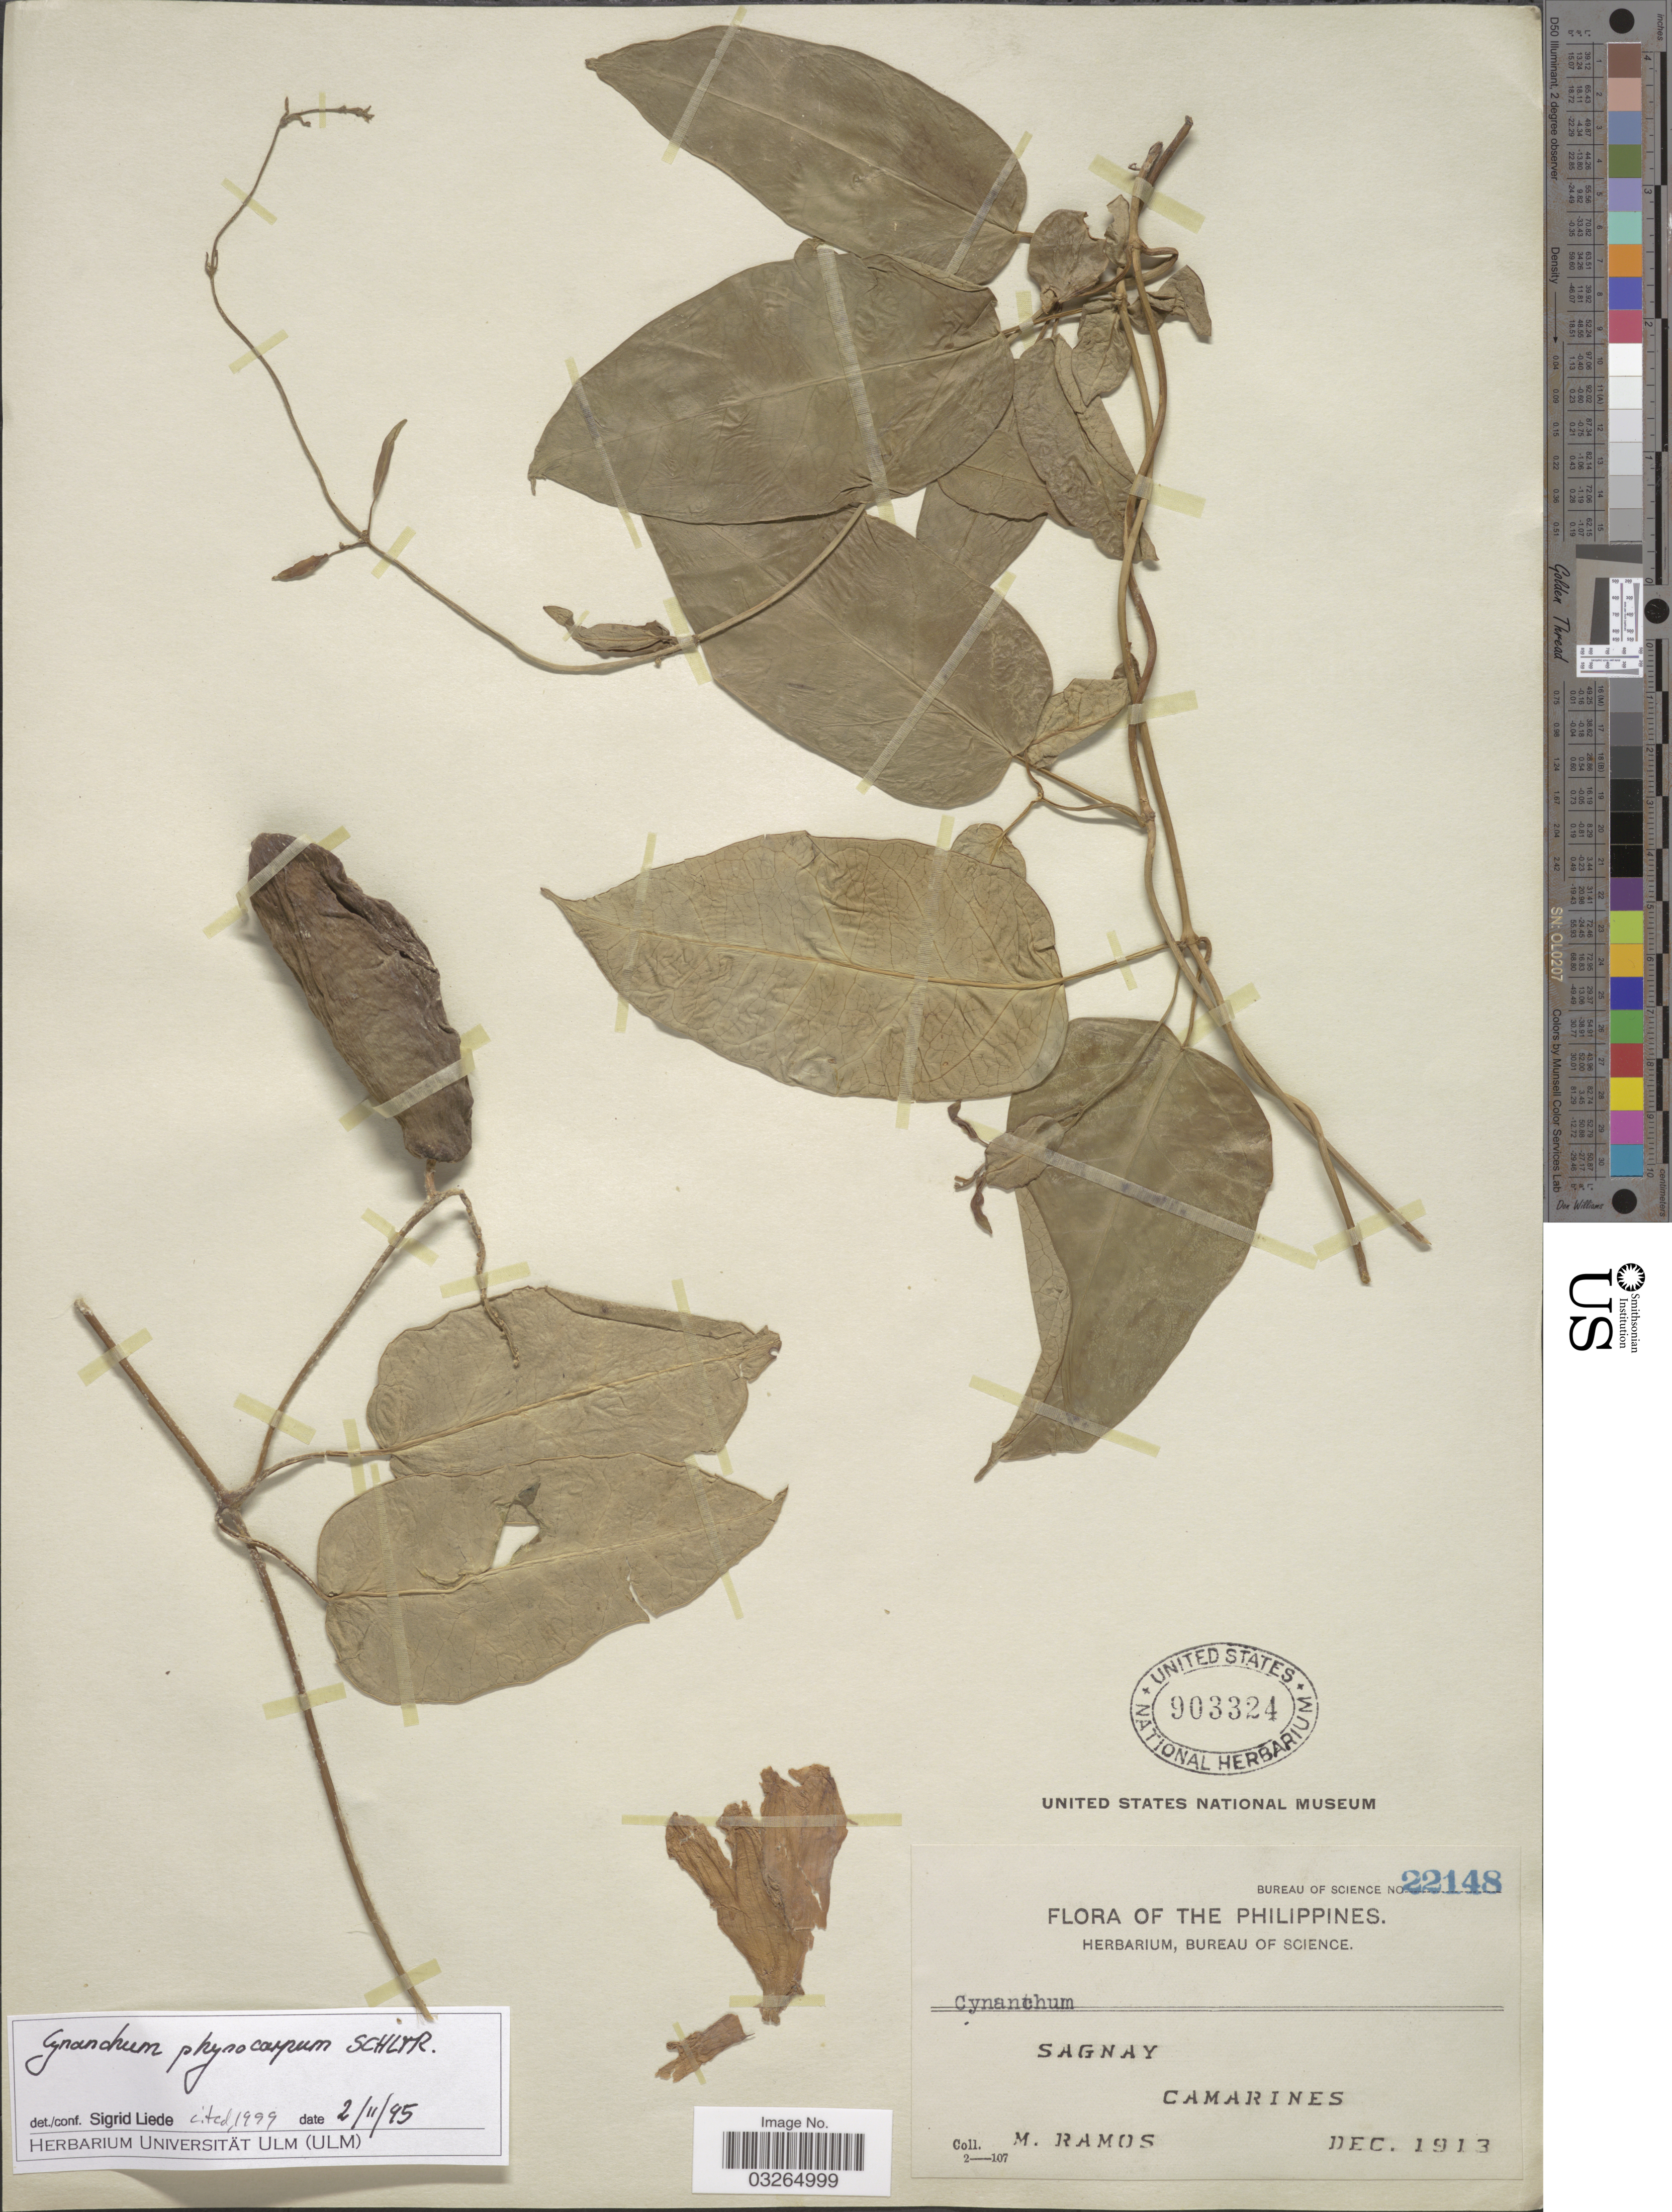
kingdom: Plantae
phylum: Tracheophyta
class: Magnoliopsida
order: Gentianales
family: Apocynaceae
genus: Cynanchum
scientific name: Cynanchum physocarpum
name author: Schltr.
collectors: M. Ramos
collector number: Bureau of Science 22148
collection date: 1913-12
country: Philippines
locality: Sagnay. Camarines.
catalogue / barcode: US 903324